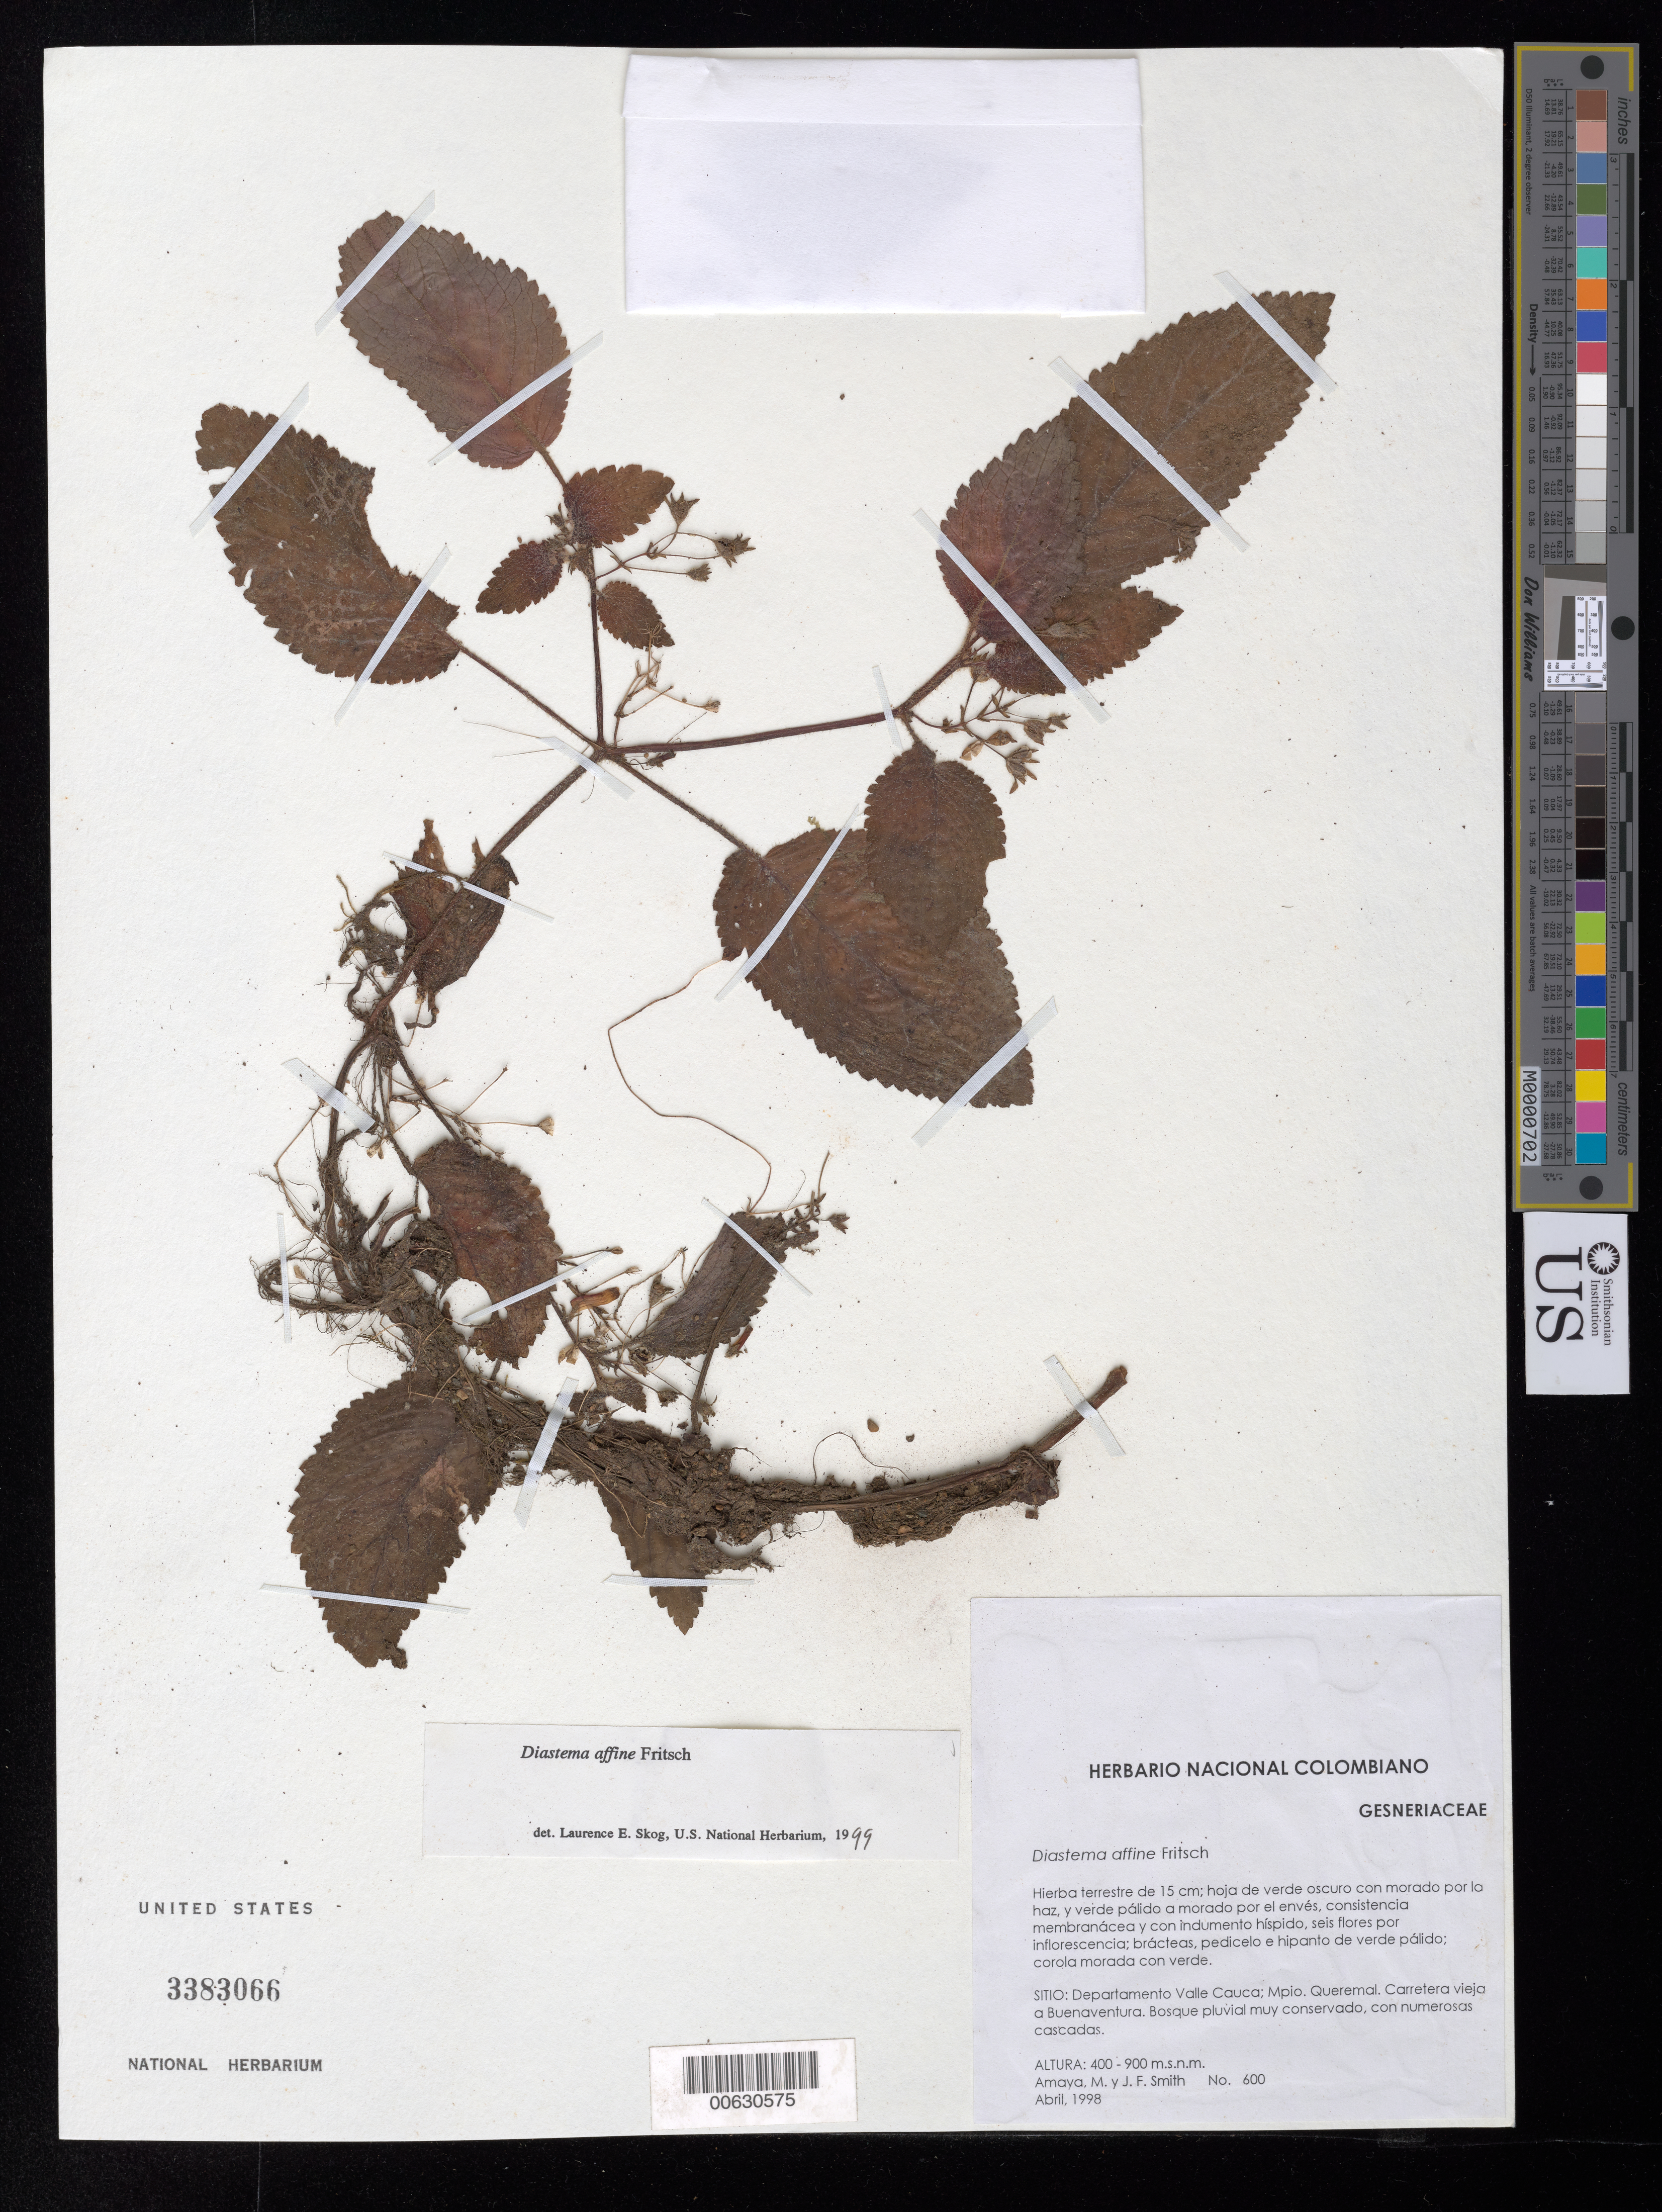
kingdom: Plantae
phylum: Tracheophyta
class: Magnoliopsida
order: Lamiales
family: Gesneriaceae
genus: Diastema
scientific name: Diastema affine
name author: Fritsch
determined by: Skog, Laurence E.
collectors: M. Amaya & J. F. Smith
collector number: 600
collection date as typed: Apr 1998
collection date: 1998-04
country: Colombia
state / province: Valle del Cauca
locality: Mpio. Queremal. Carretera vieja a Buenaventura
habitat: Bosque pluvial muy conservado, con numerosas cascadas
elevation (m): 400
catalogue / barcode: US 3383066